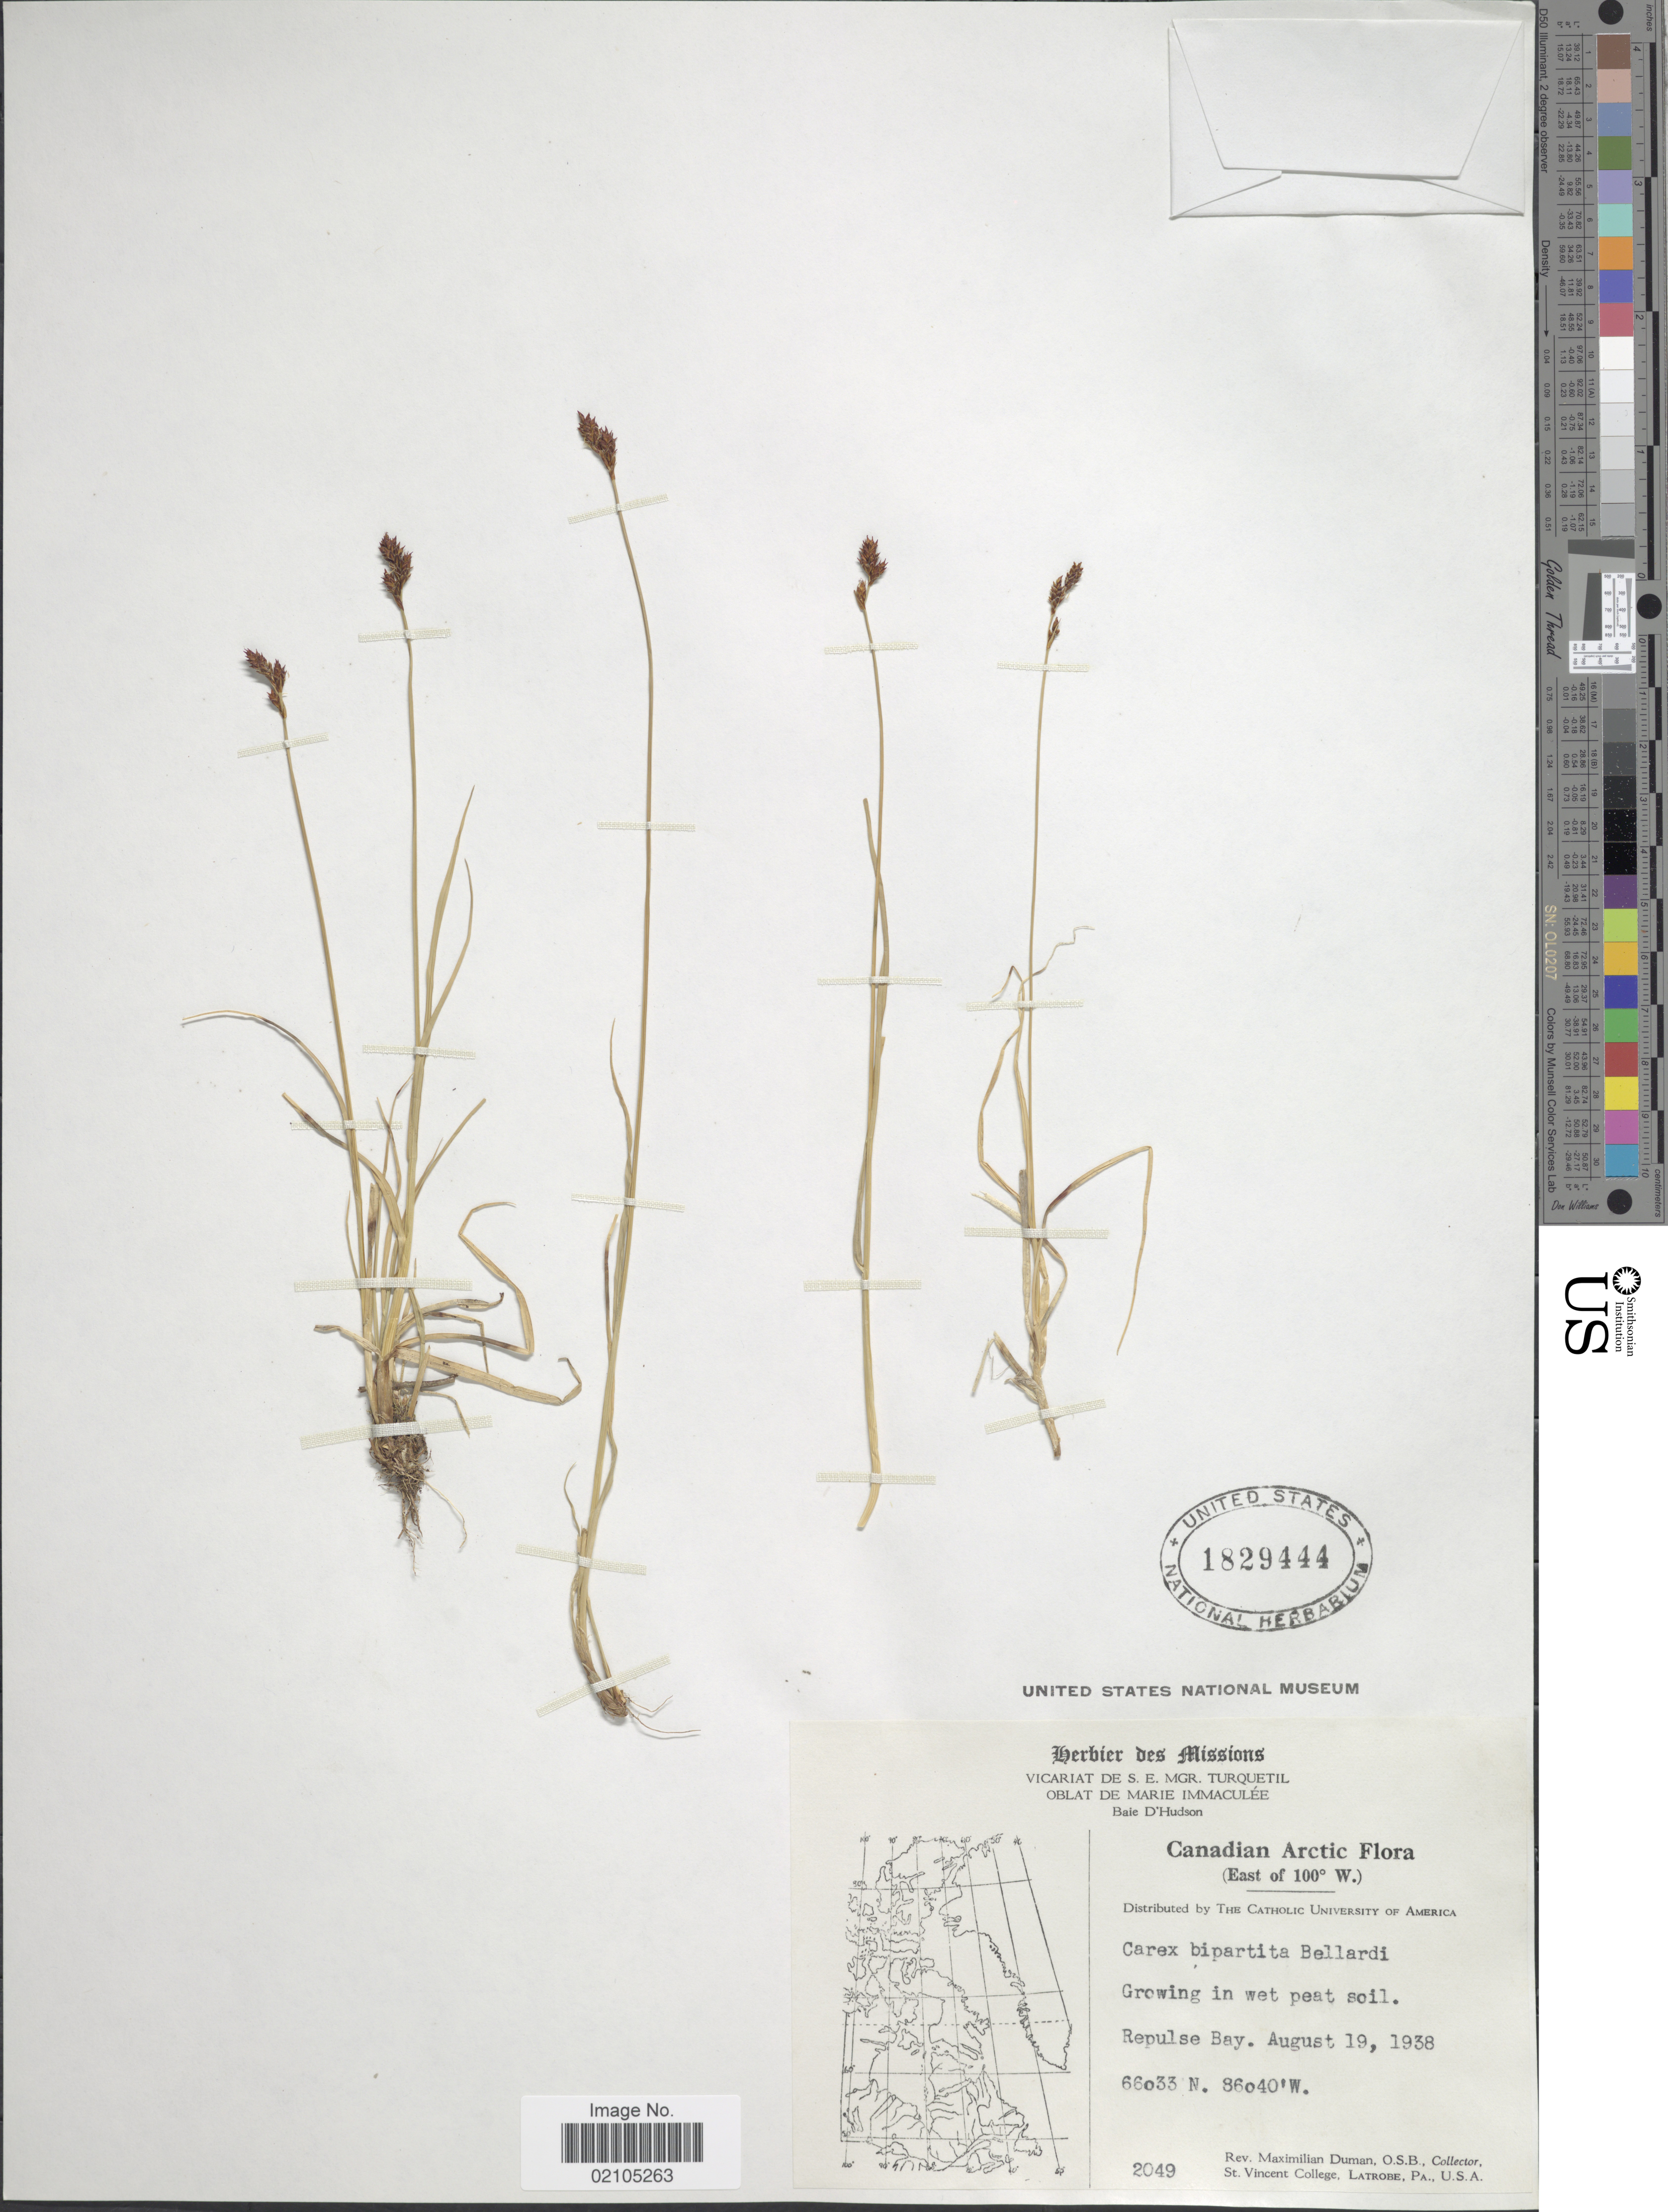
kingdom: Plantae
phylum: Tracheophyta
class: Liliopsida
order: Poales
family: Cyperaceae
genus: Carex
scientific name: Carex lachenalii subsp. lachenalii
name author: Schkuhr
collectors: M. Duman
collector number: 2049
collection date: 1938-08-19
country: Canada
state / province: Nunavut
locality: Canadian Arctic, (East of 100ºW), Repulse Bay.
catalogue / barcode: US 1829444